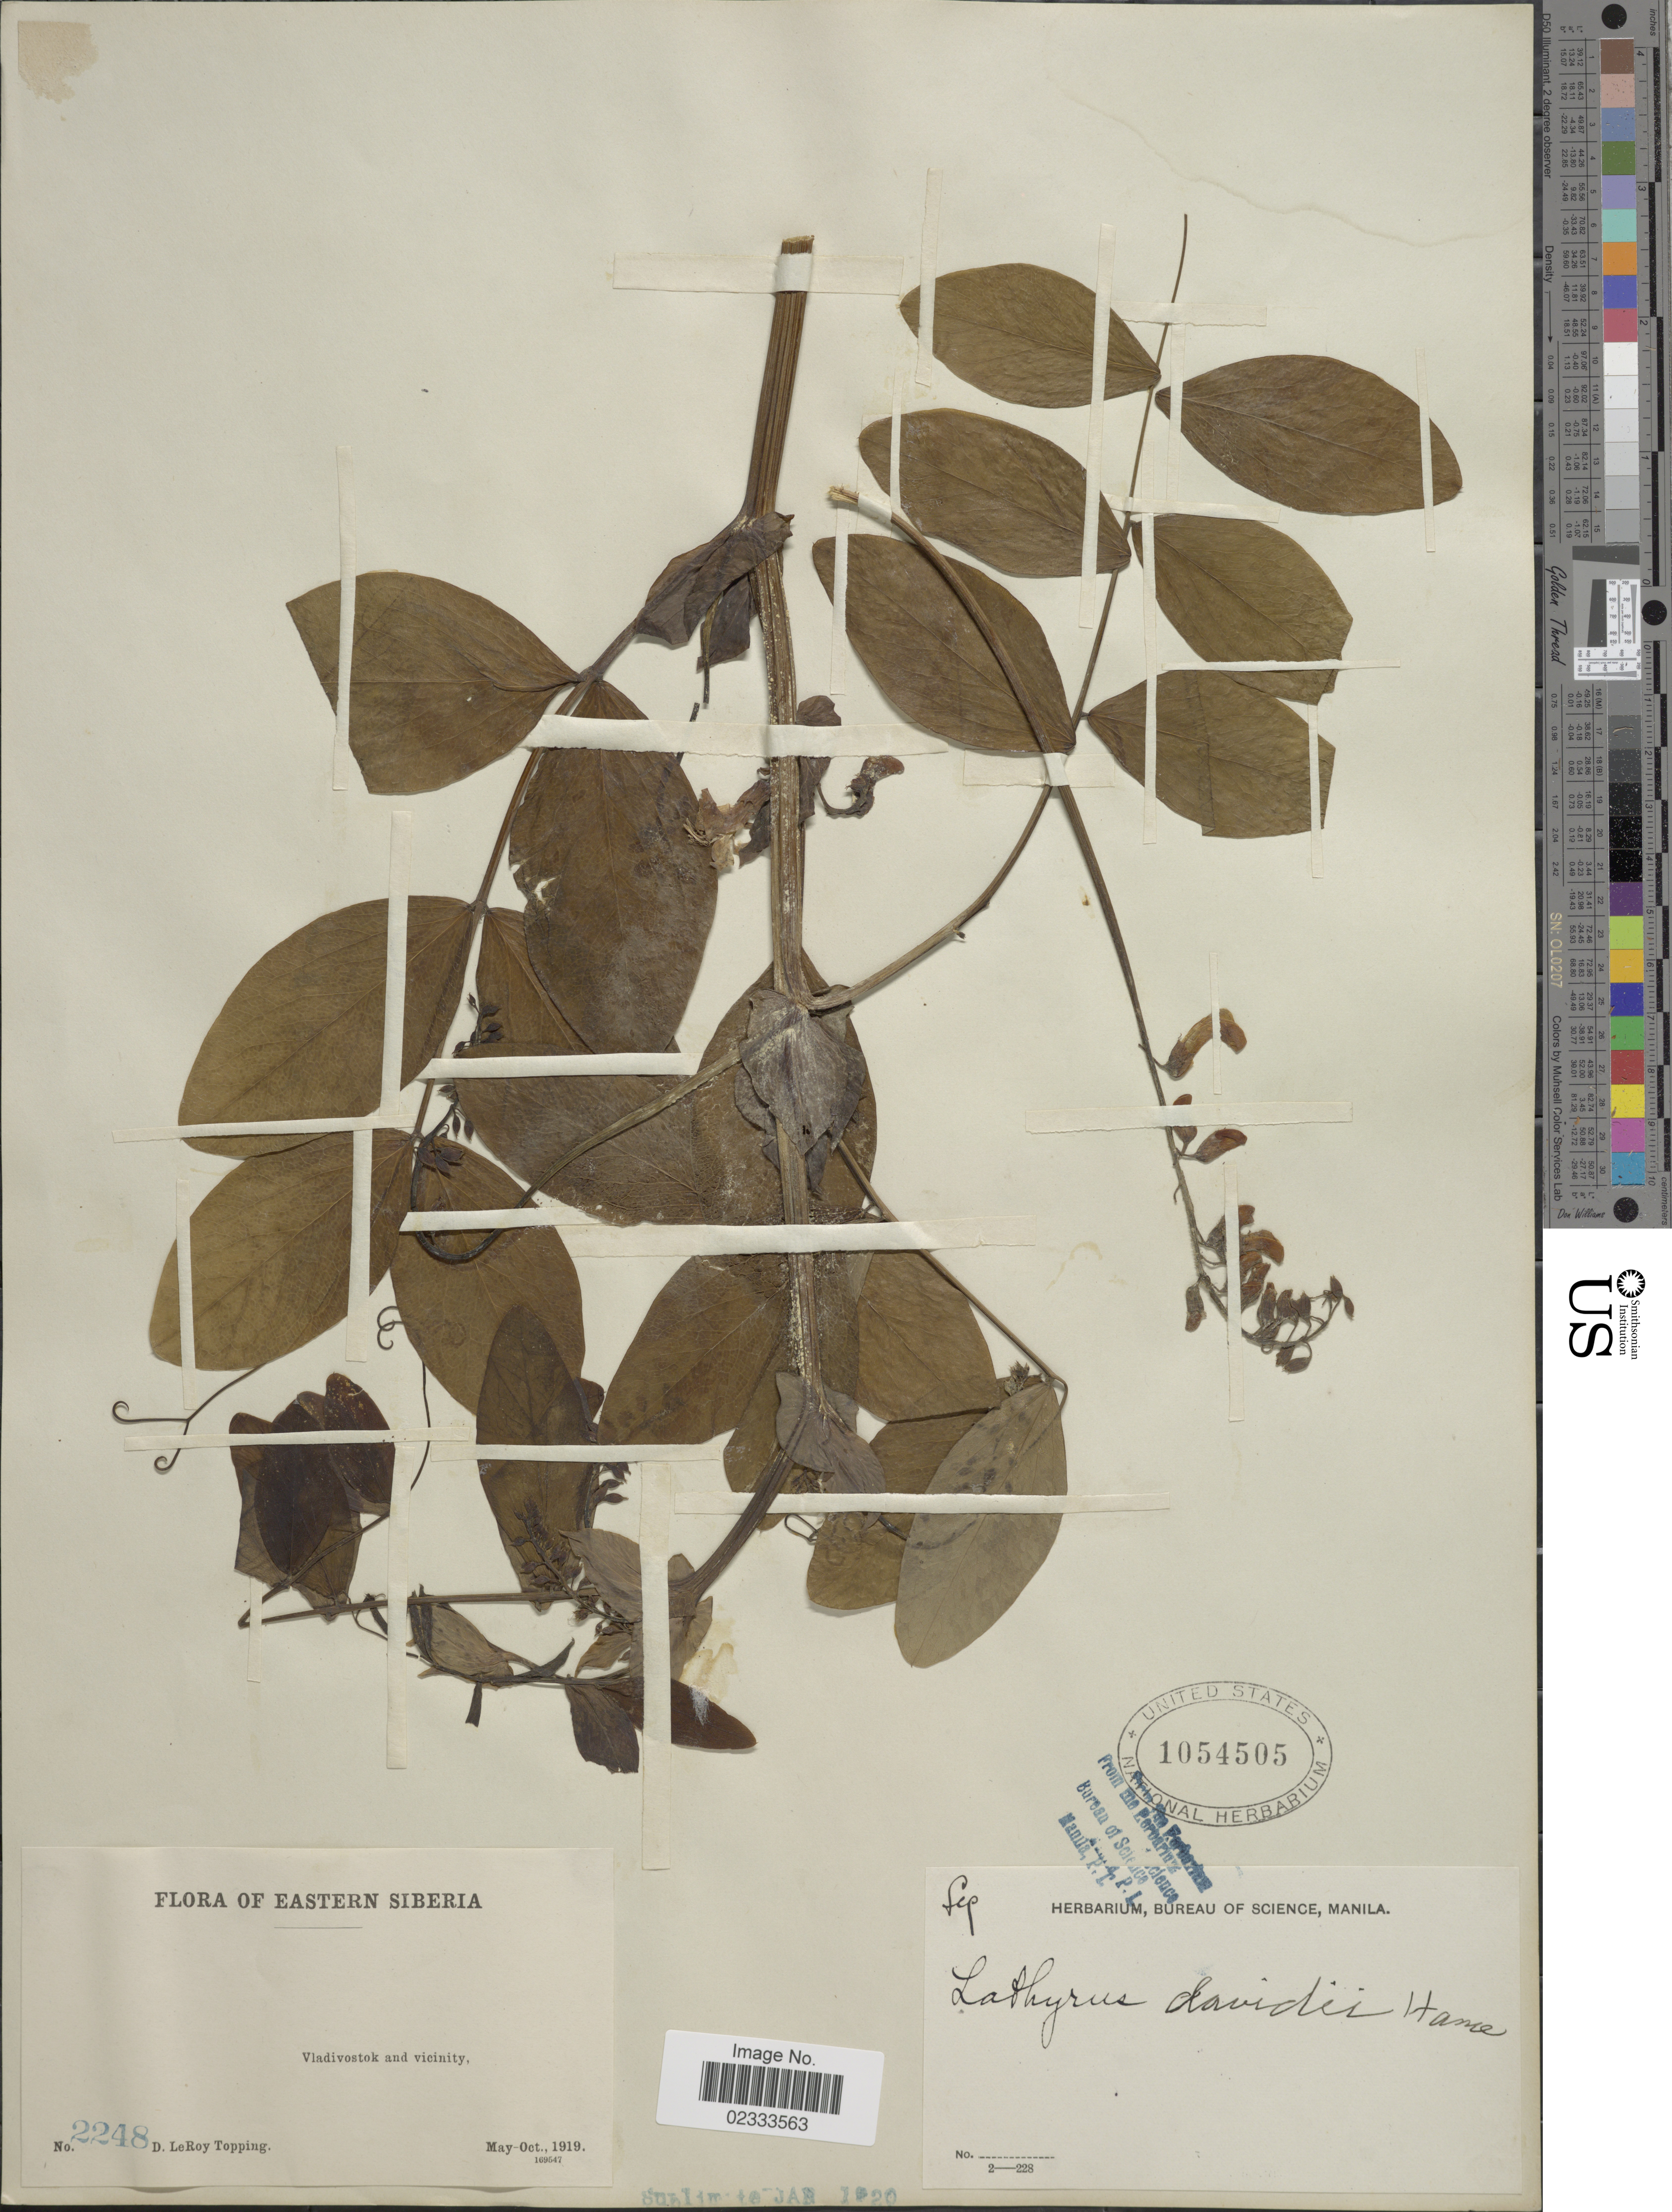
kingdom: Plantae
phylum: Tracheophyta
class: Magnoliopsida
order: Fabales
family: Fabaceae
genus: Lathyrus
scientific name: Lathyrus davidii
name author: Hance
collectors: D. L. Topping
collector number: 2248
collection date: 1919-05/1919-10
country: Russian Federation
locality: Eastern Siberia, Vladivostok and vicinity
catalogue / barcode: US 1054505